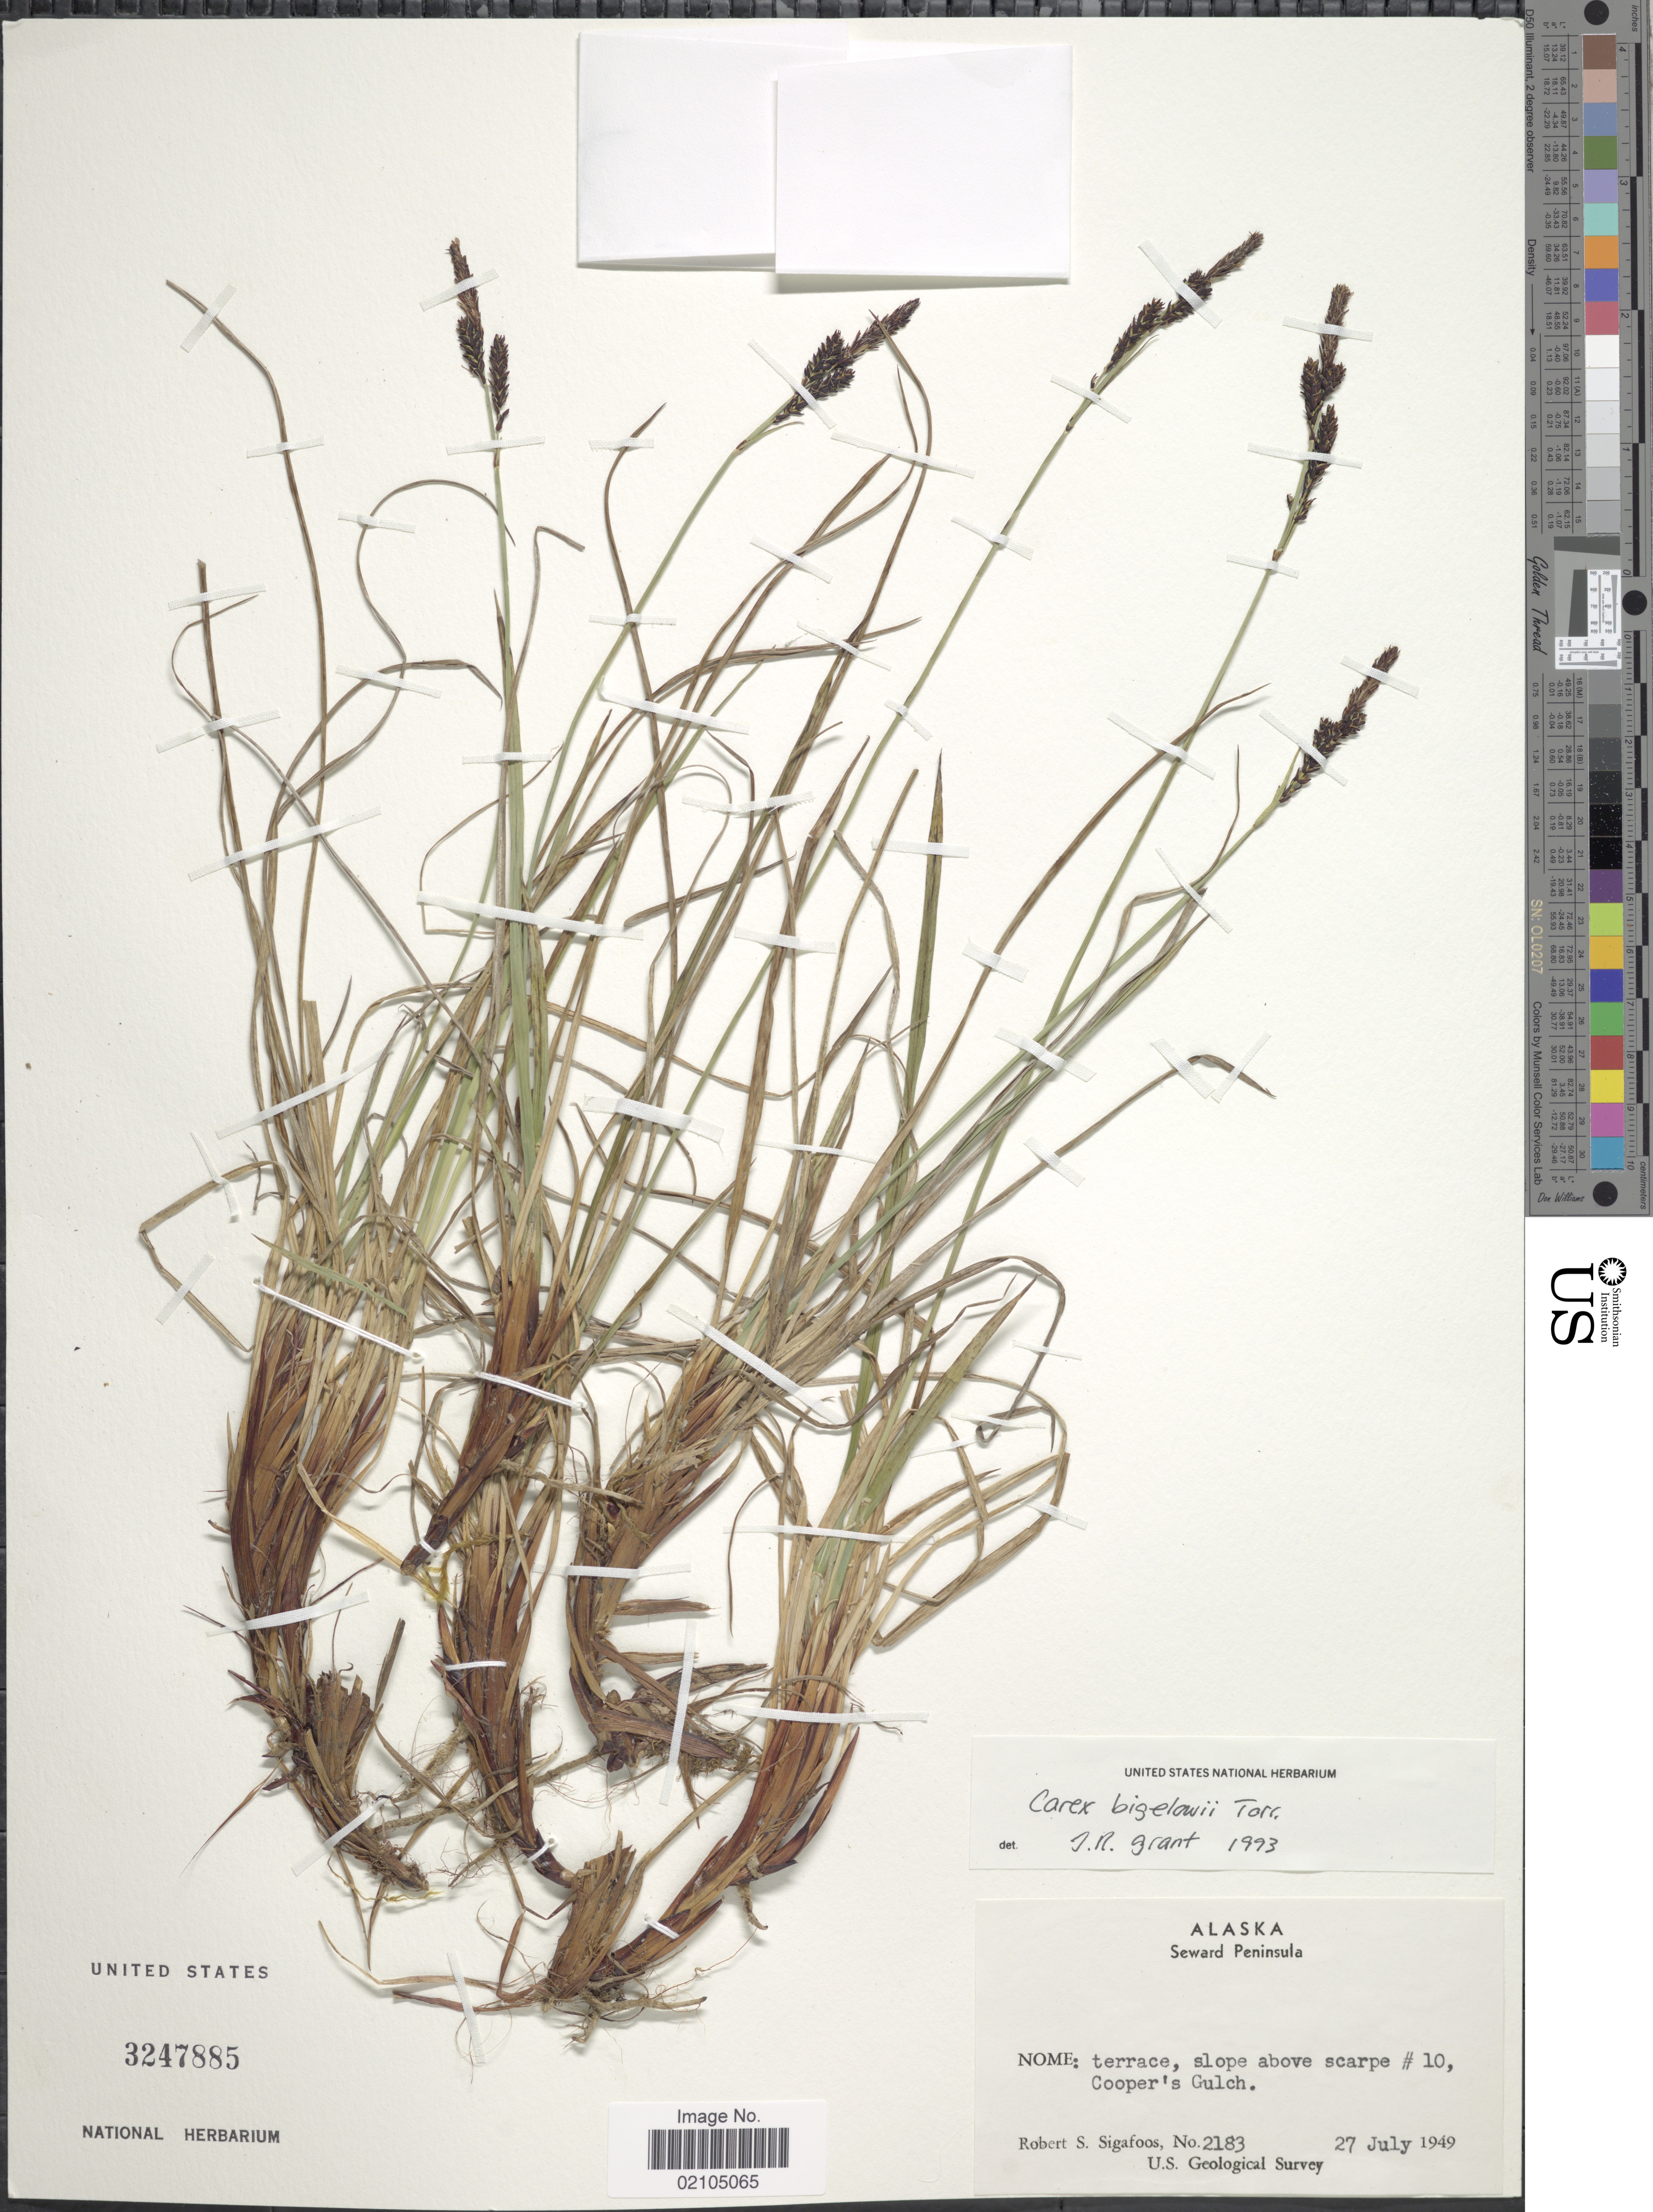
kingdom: Plantae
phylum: Tracheophyta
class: Liliopsida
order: Poales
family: Cyperaceae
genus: Carex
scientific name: Carex bigelowii subsp. lugens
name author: (Holm) T.V. Egorova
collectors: R. Sigafoos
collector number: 2183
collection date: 1949-07-27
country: United States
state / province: Alaska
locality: Seward Peninsula. Nome: terrace, slope above scarpe # 10, Cooper's Gulch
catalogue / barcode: US 3247885